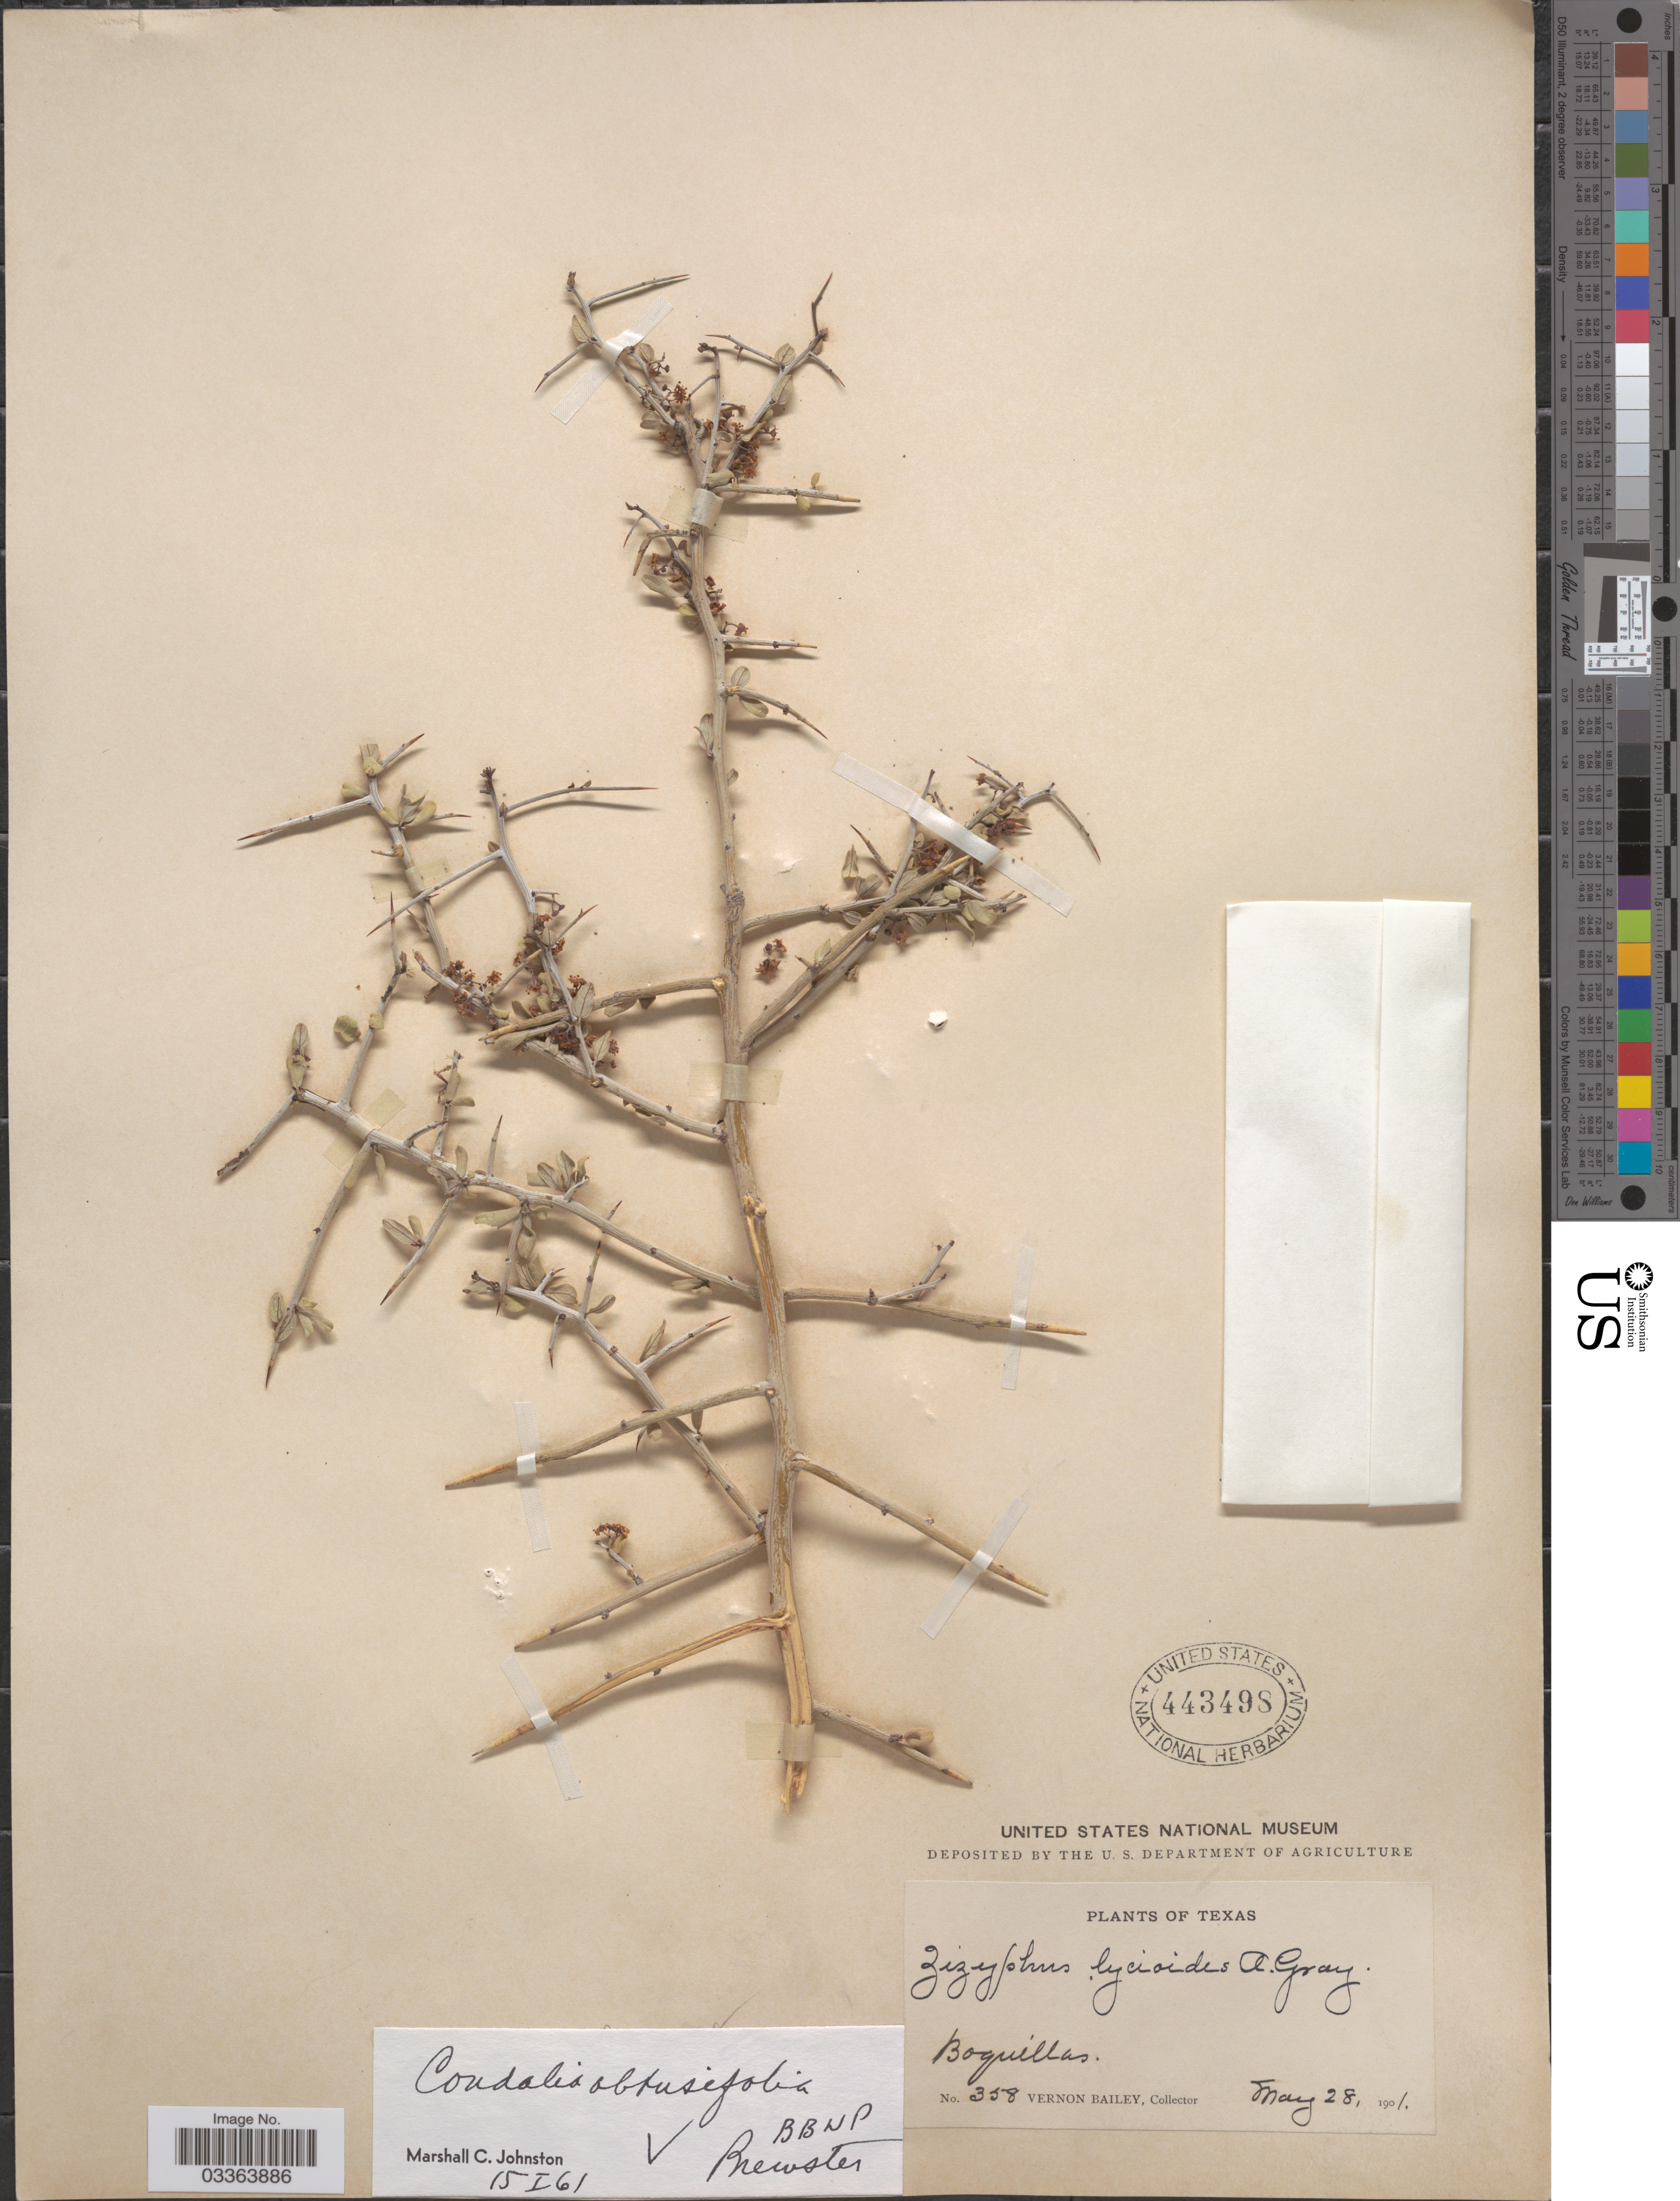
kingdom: Plantae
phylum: Tracheophyta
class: Magnoliopsida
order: Rosales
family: Rhamnaceae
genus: Sarcomphalus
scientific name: Sarcomphalus obtusifolius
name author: (Hook. ex Torr. & A. Gray) Hauenschild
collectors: V. O. Bailey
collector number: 358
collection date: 1901-05-28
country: United States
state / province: Texas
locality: Boquillas.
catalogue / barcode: US 443498